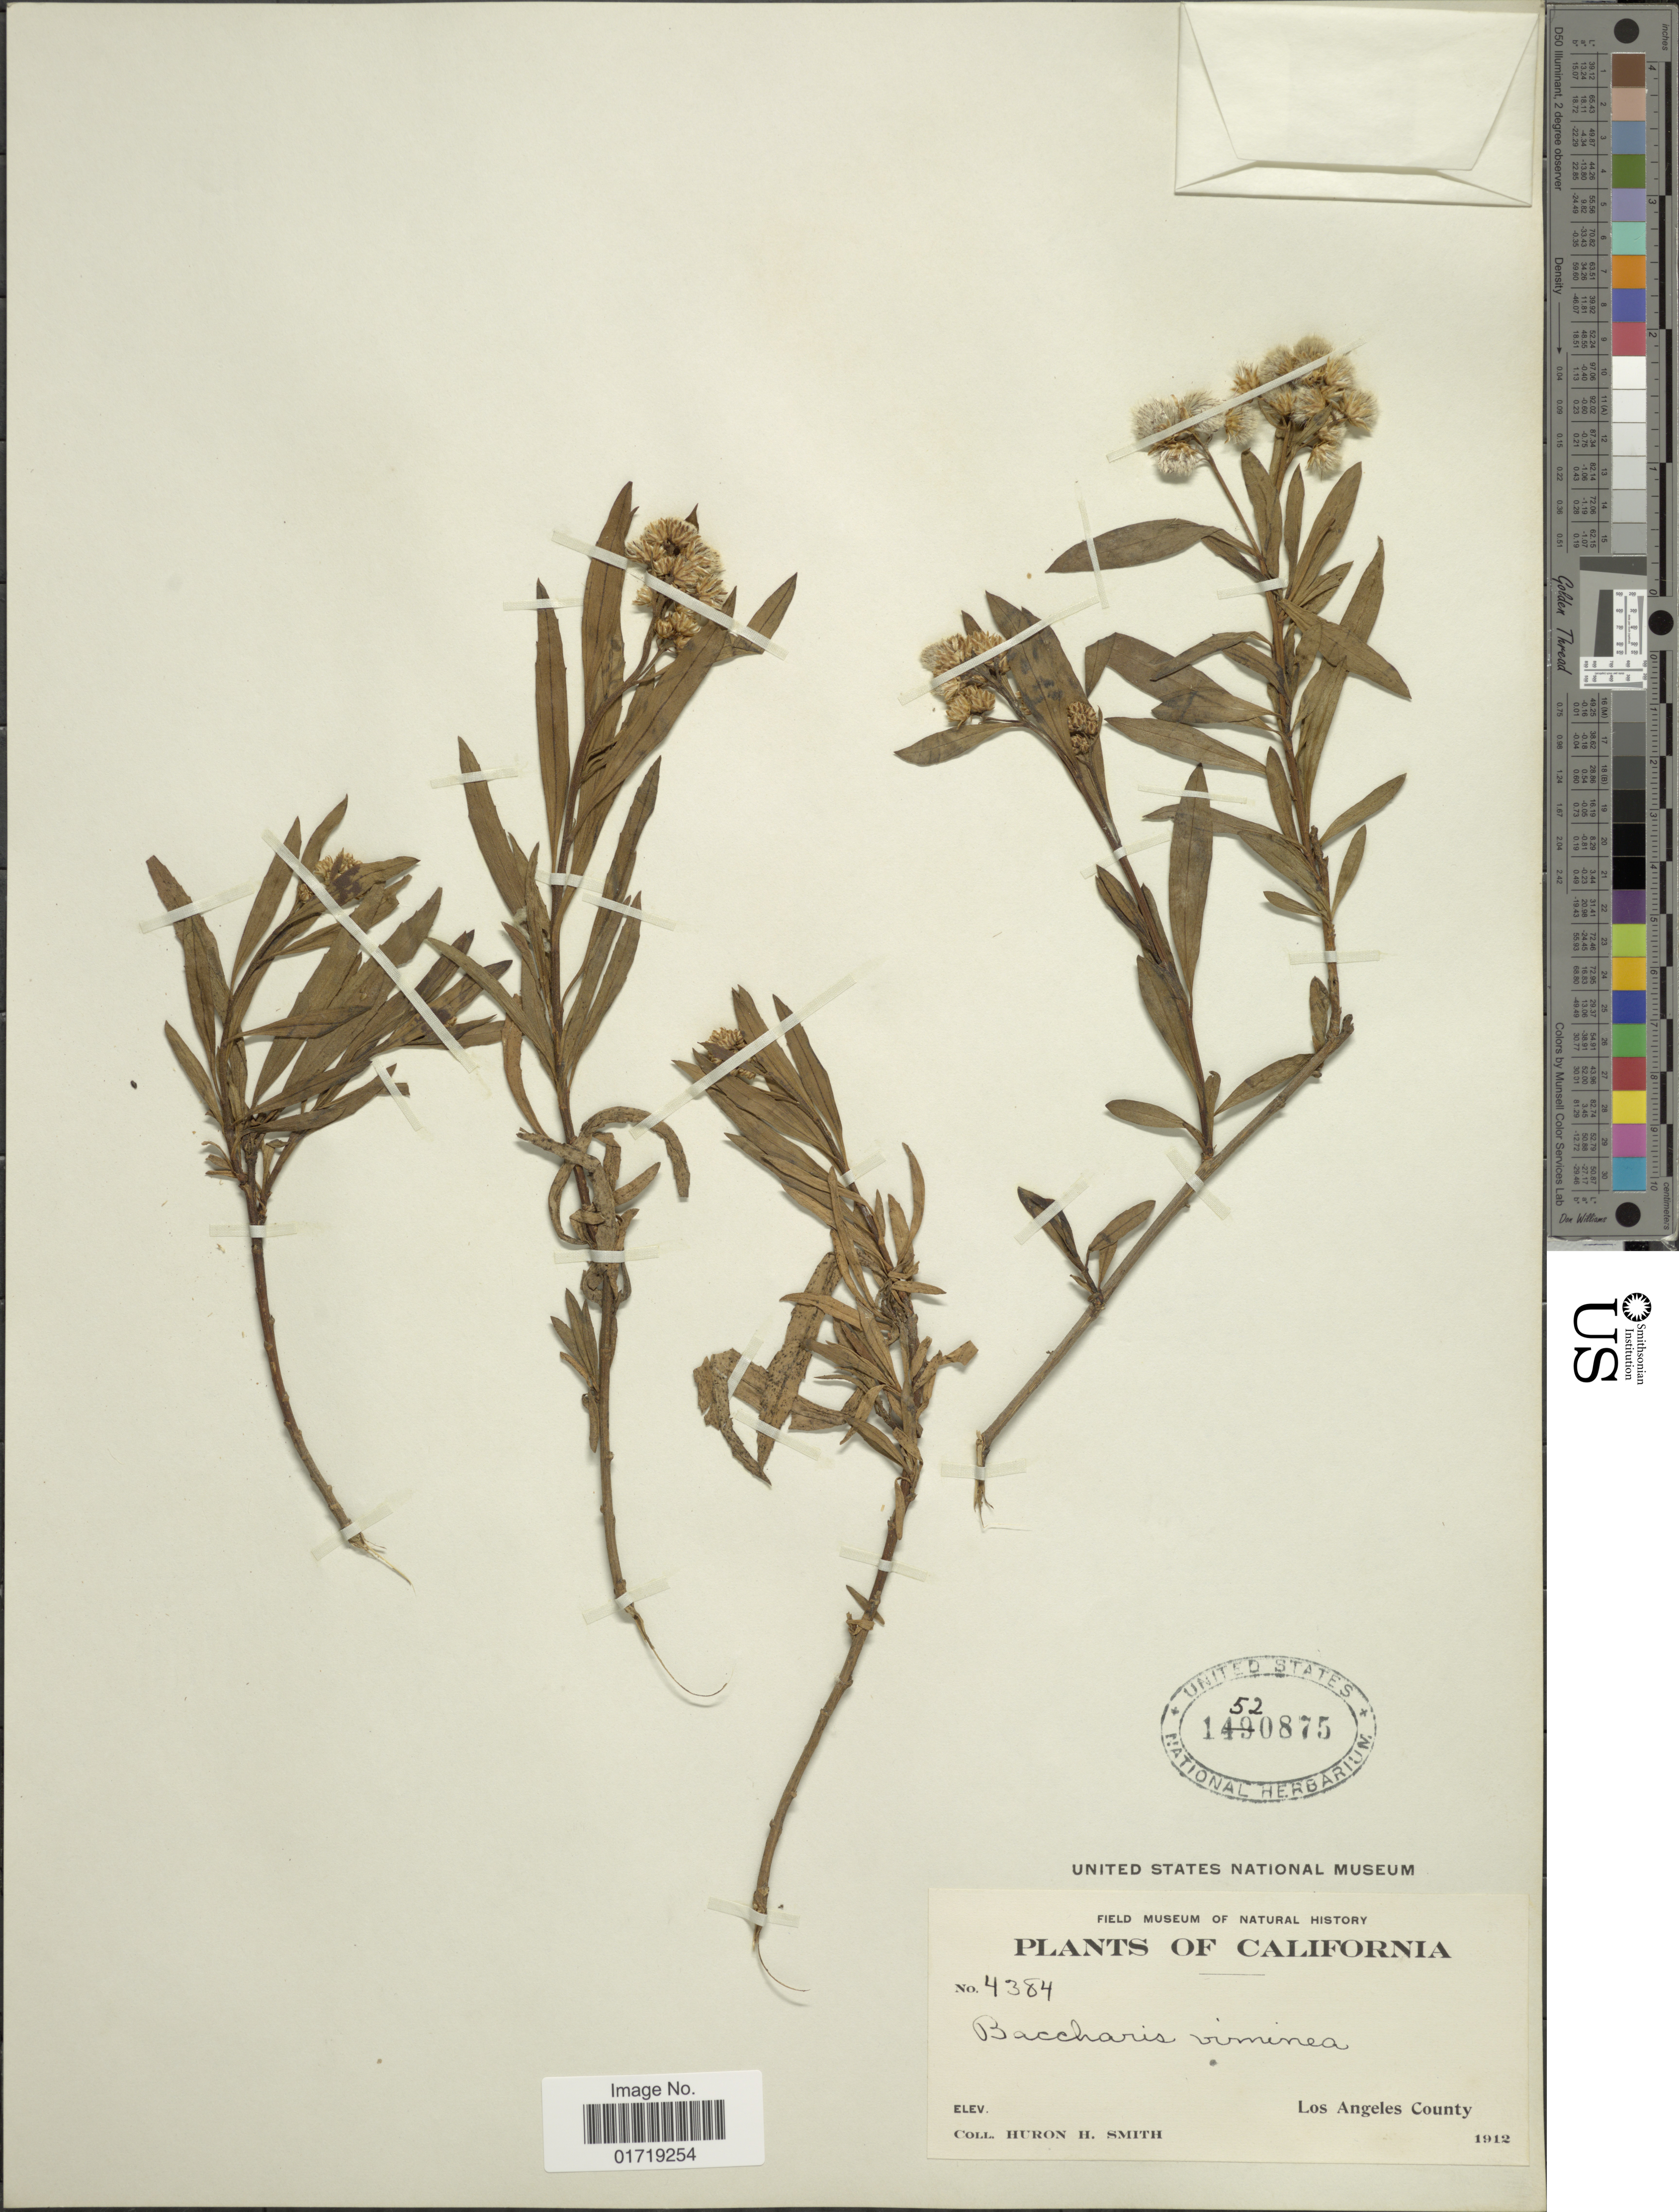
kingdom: Plantae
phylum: Tracheophyta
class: Magnoliopsida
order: Asterales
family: Asteraceae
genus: Baccharis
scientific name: Baccharis viminea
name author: DC.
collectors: Huron H. Smith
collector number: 4384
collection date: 1912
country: United States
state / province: California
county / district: Los Angeles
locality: Los Angeles County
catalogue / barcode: US 1520875